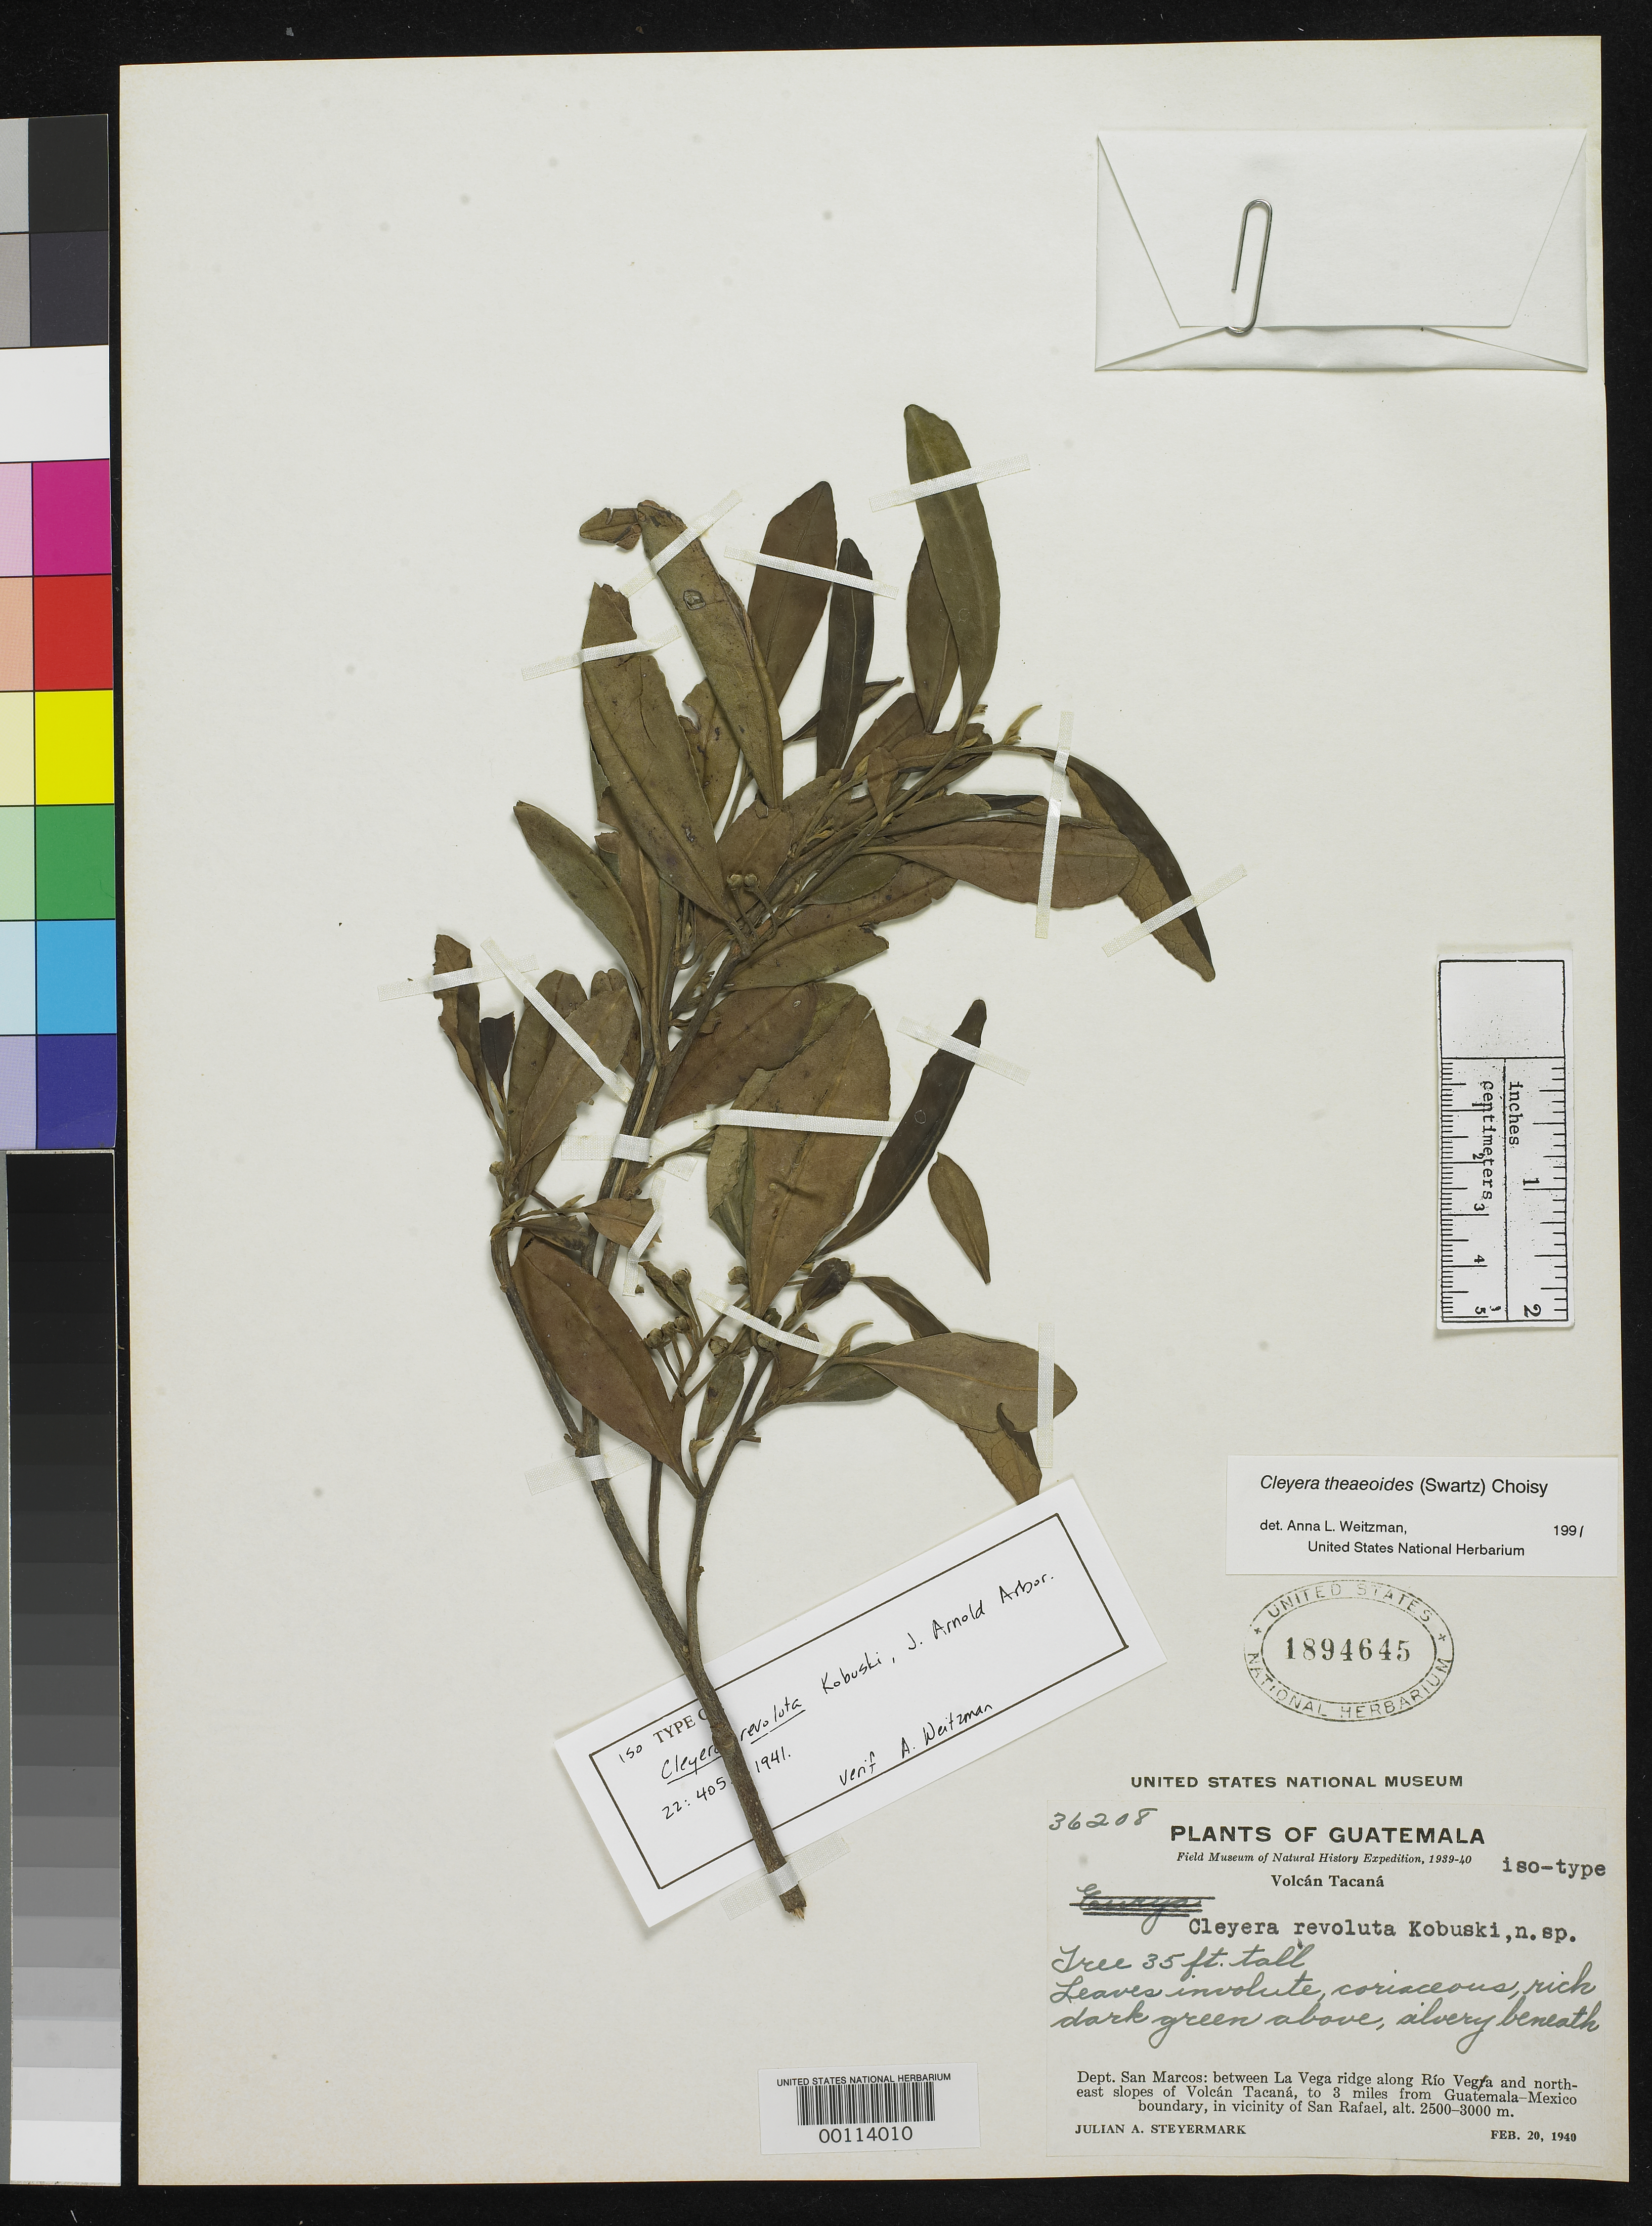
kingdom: Plantae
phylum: Tracheophyta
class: Magnoliopsida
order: Ericales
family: Pentaphylacaceae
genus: Cleyera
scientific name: Cleyera revoluta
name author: Kobuski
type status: Isotype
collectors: J. Steyermark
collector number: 36208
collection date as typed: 20 Feb 1940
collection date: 1940-02-20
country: Guatemala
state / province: San Marcos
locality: Between La Vega ridge along Rio Vega & NE slope of Volcan Tacana.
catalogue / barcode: US 1894645